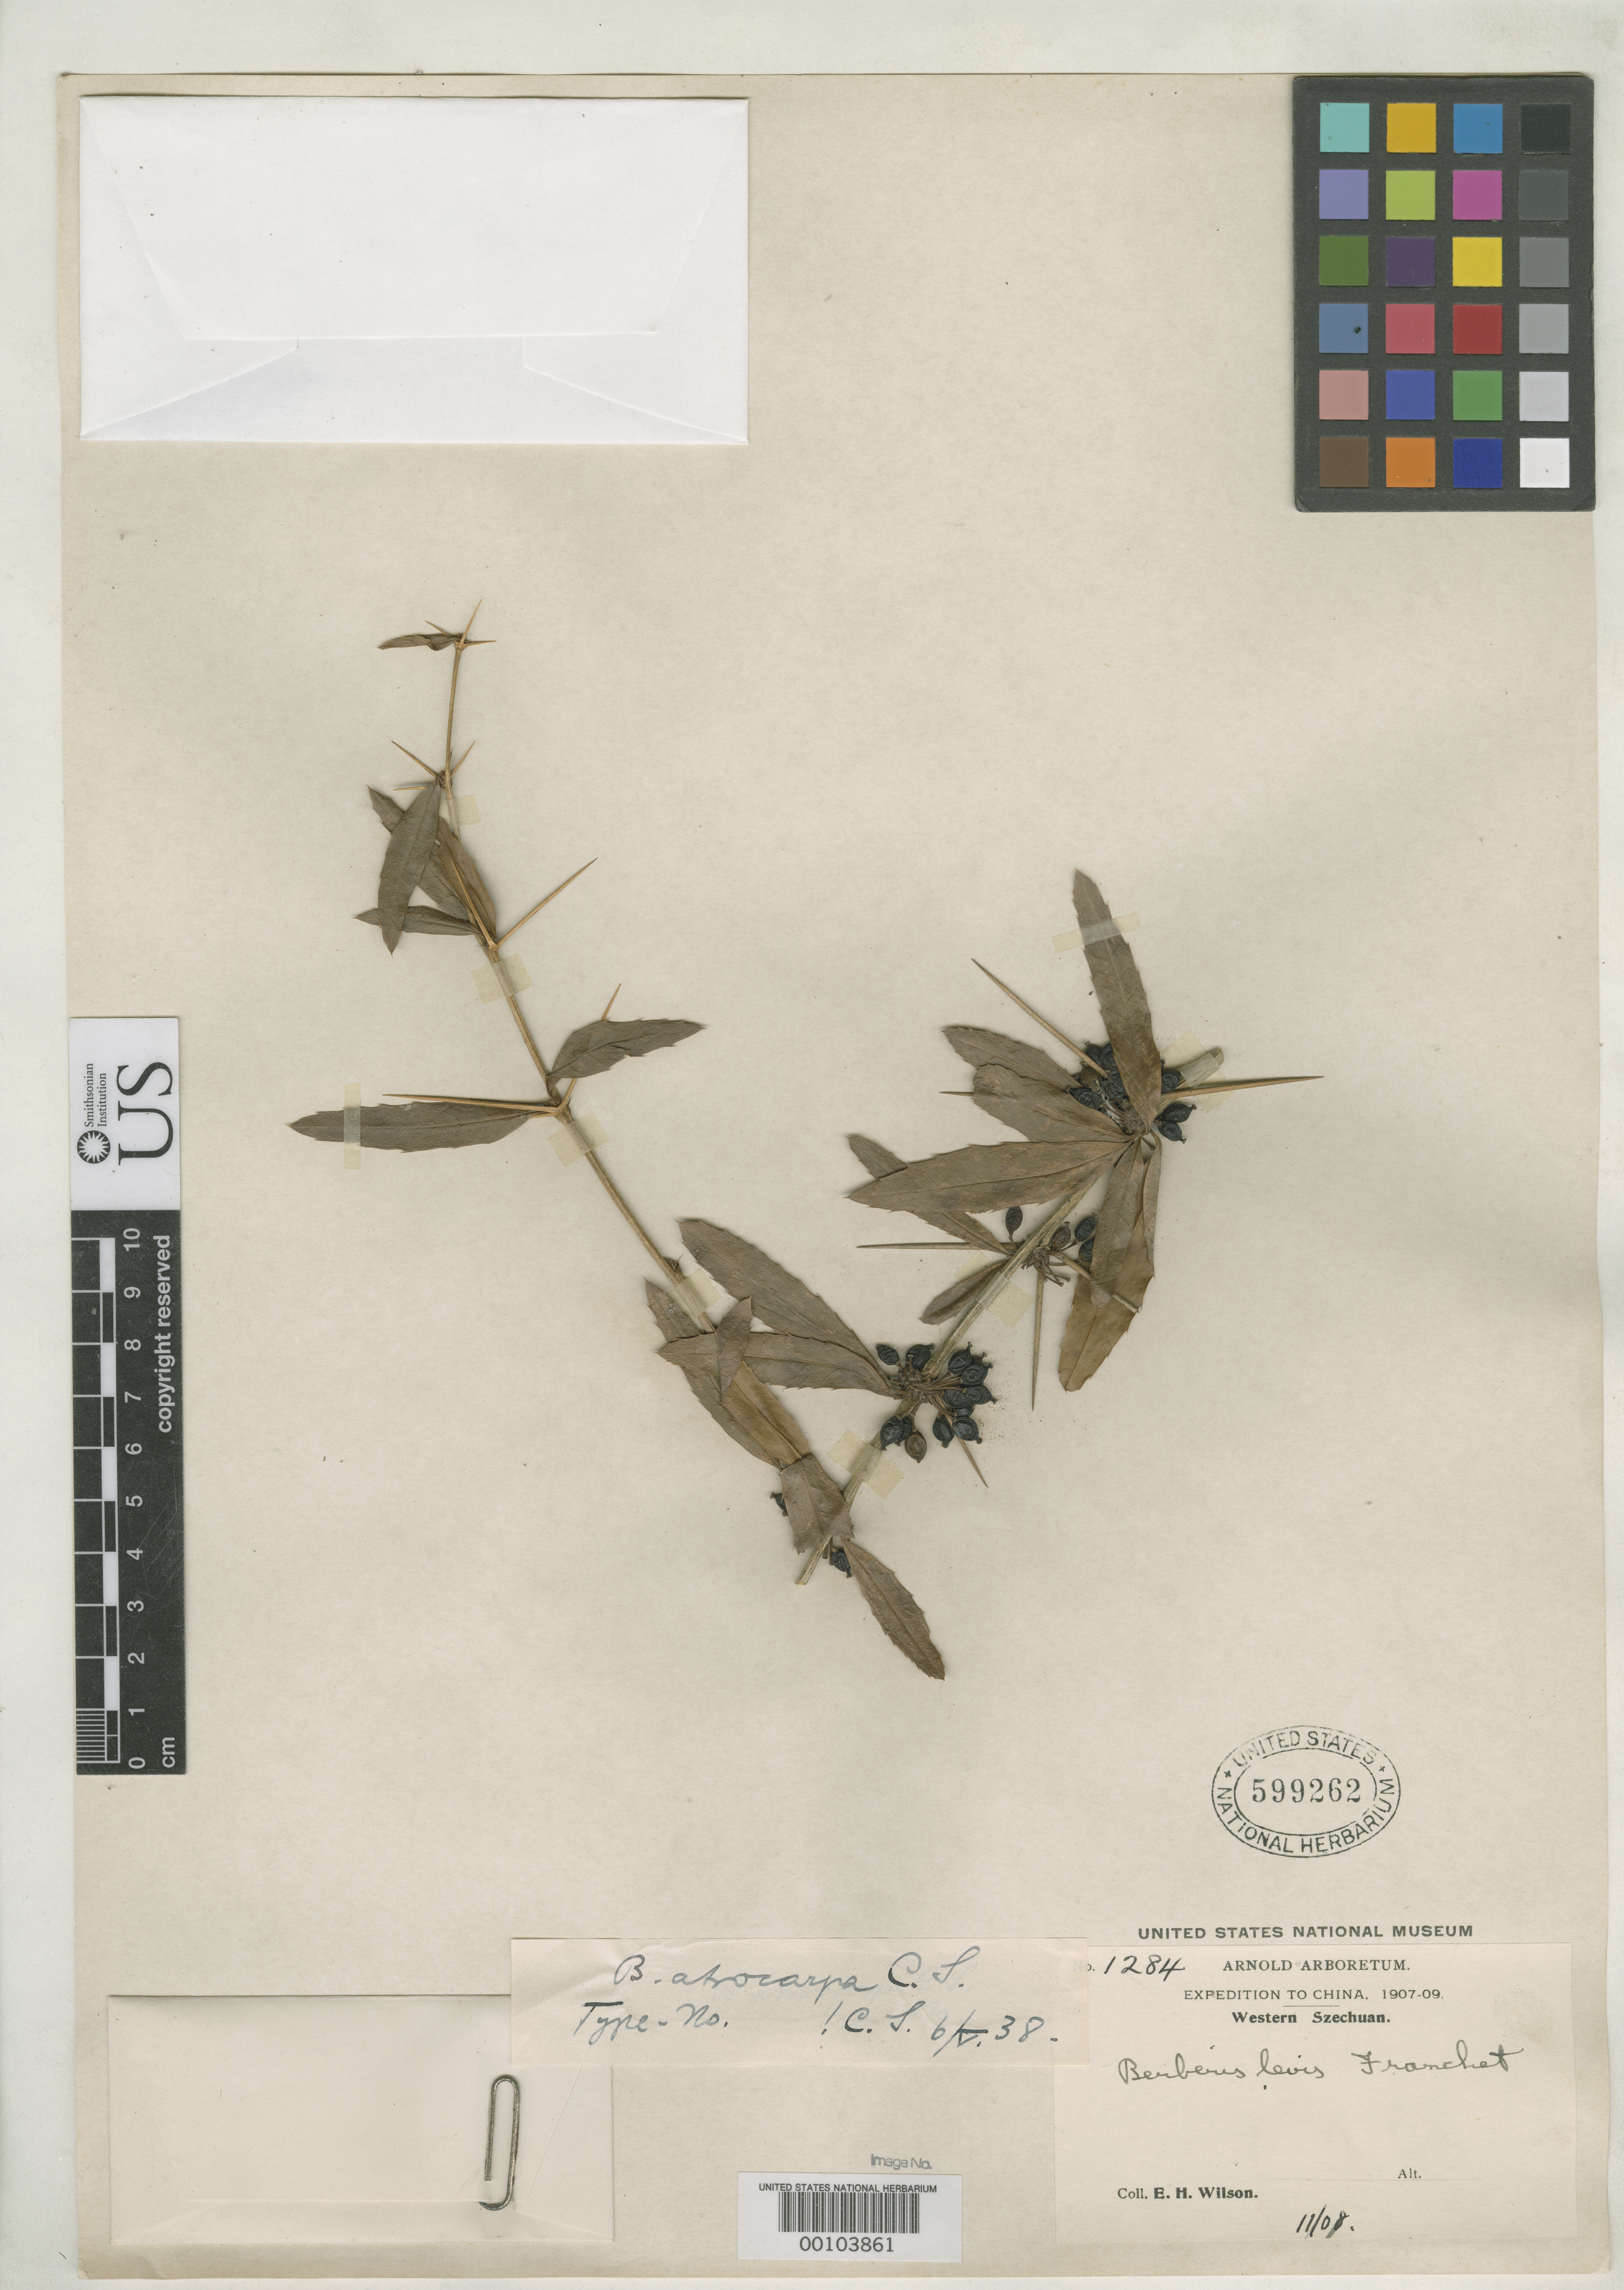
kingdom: Plantae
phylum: Tracheophyta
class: Magnoliopsida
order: Ranunculales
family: Berberidaceae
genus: Berberis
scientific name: Berberis atrocarpa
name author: C.K. Schneid. in Sarg.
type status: Isotype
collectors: E. H. Wilson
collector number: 1284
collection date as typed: Nov 1908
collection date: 1908-11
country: China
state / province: Sichuan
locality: Mupin.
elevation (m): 1300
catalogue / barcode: US 599262